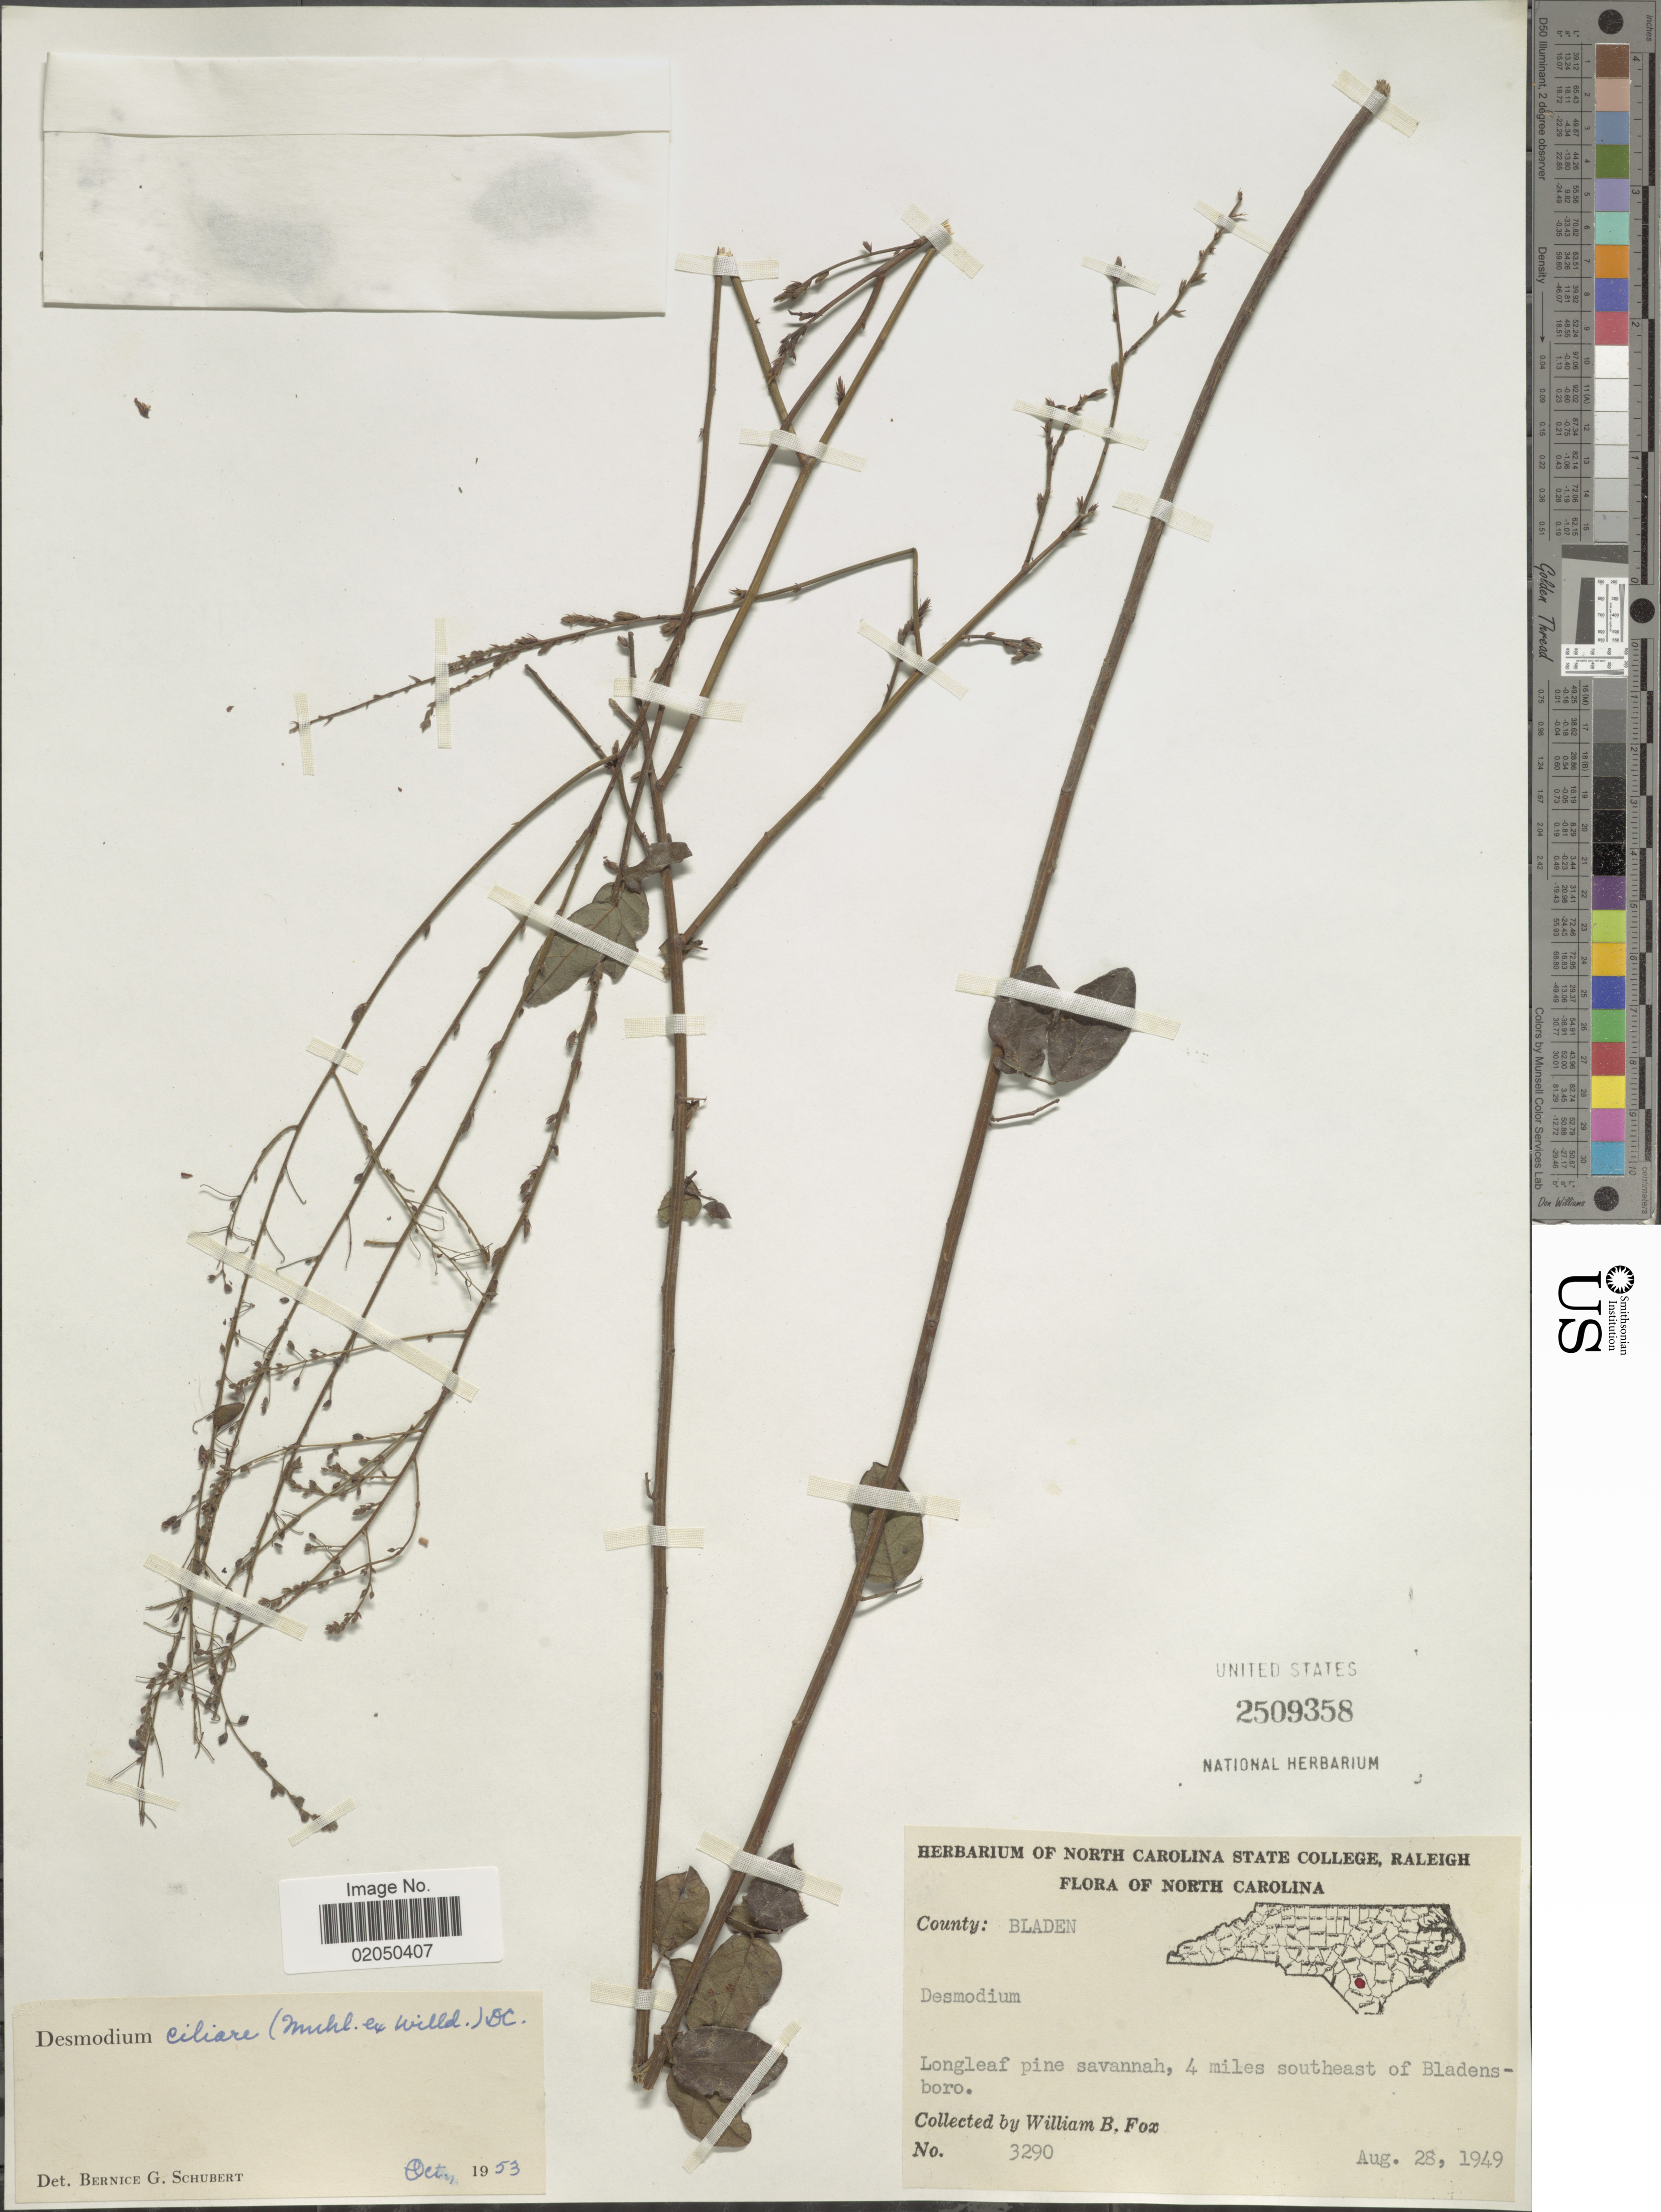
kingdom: Plantae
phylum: Tracheophyta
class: Magnoliopsida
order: Fabales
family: Fabaceae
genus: Desmodium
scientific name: Desmodium ciliare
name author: (Muhl. ex Willd.) DC.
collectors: W. B. Fox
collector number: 3290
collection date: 1949-08-28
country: United States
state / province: North Carolina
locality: County: Bladen, 4 miles southeast of Bladensboro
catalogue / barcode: US 2509358